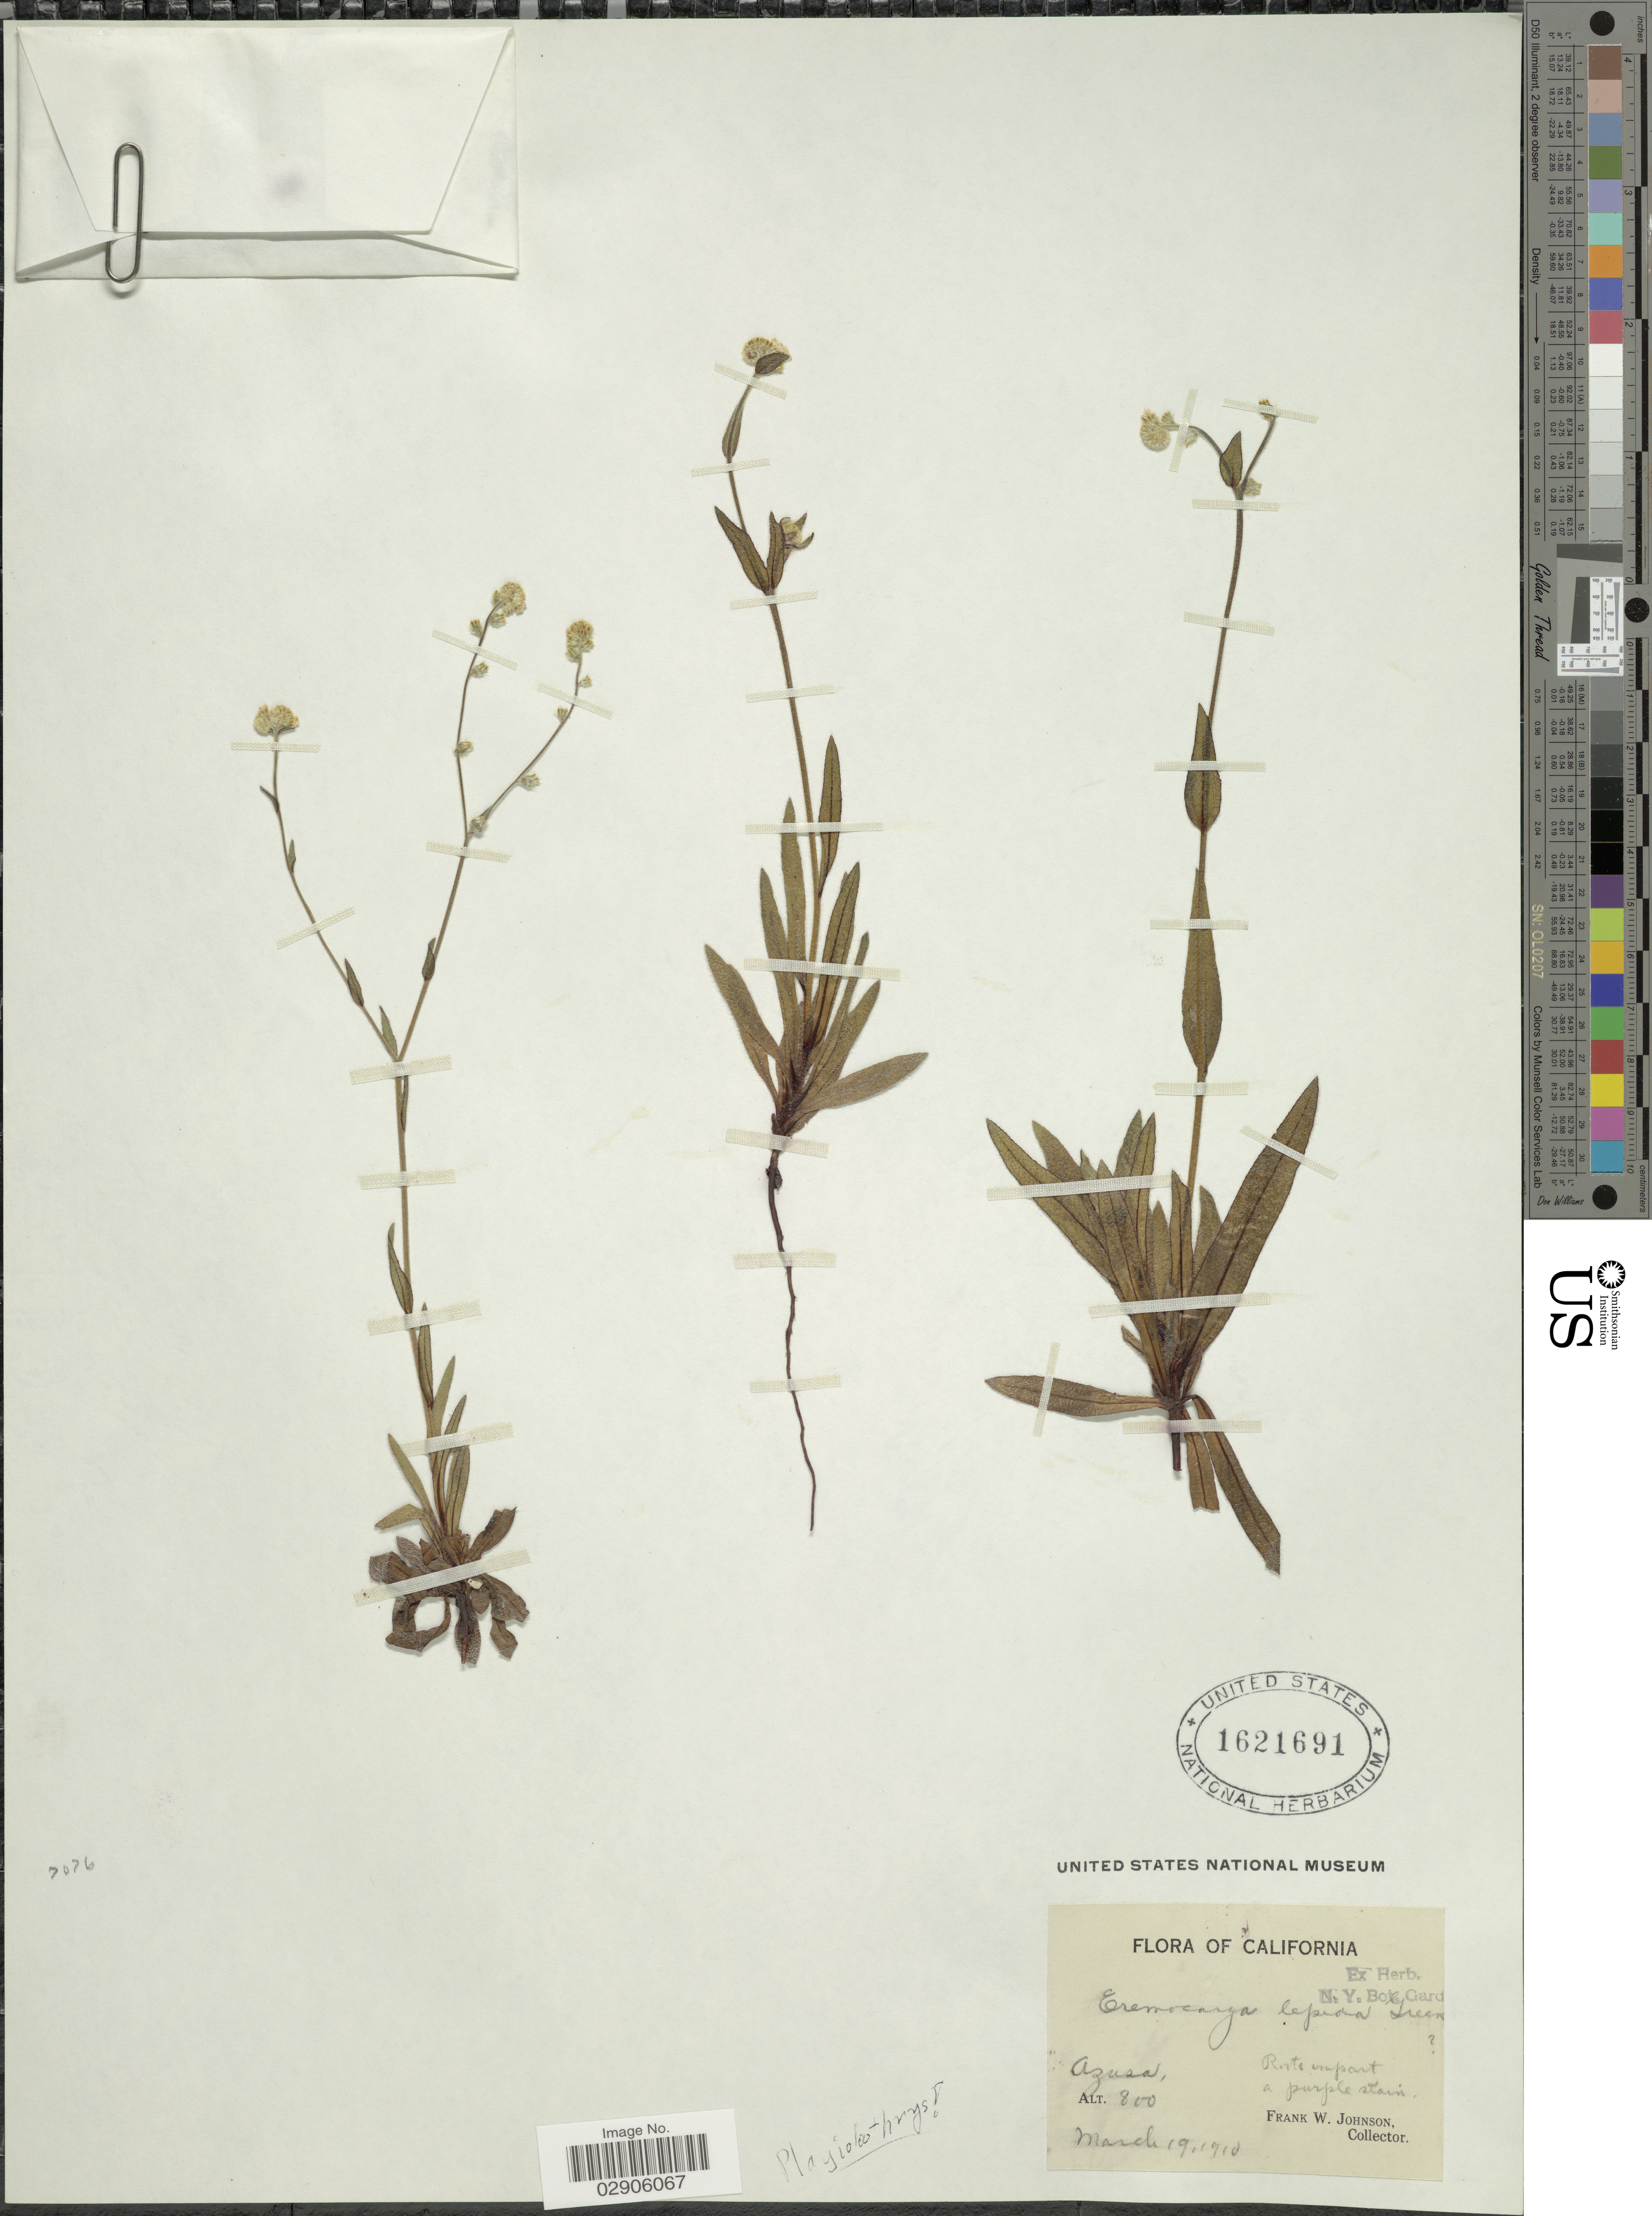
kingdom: Plantae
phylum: Tracheophyta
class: Magnoliopsida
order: Boraginales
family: Boraginaceae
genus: Plagiobothrys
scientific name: Plagiobothrys sp.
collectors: F. W. Johnson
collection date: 1910-03-19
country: United States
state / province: California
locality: Azusa.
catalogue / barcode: US 1621691